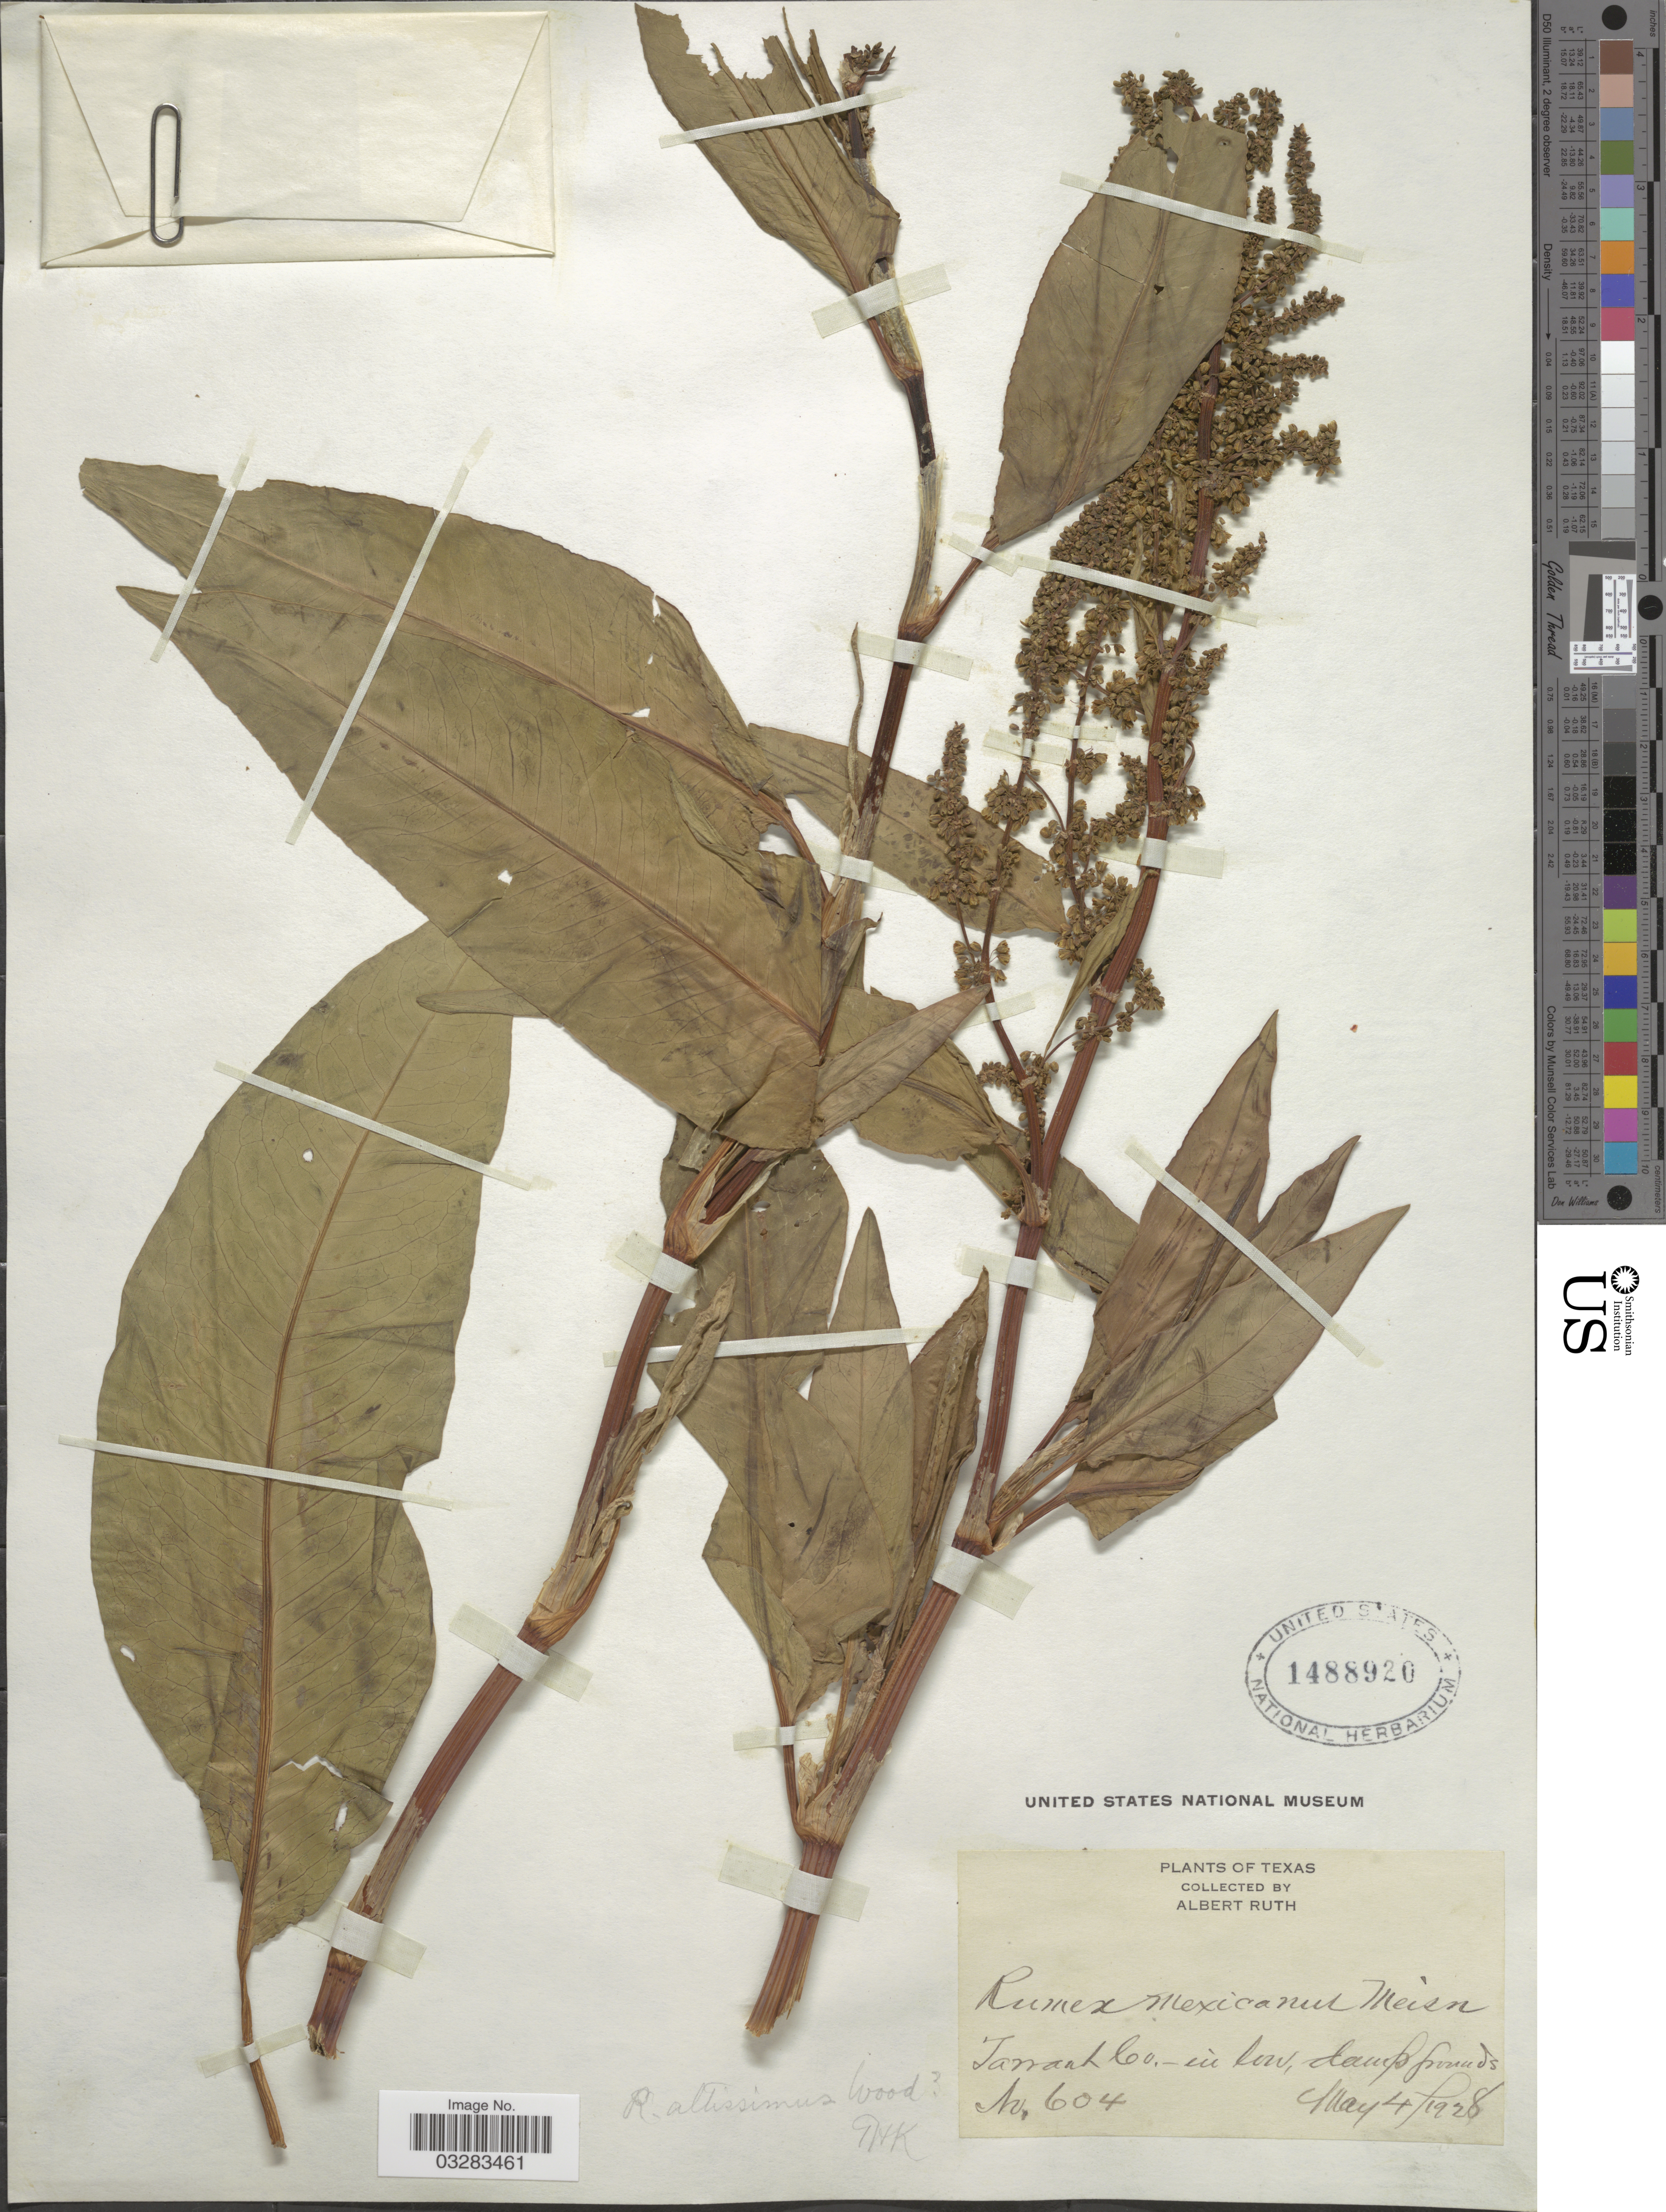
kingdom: Plantae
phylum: Tracheophyta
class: Magnoliopsida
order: Caryophyllales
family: Polygonaceae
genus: Rumex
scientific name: Rumex altissimus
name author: Alph. Wood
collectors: A. Ruth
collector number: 604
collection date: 1928-05-04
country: United States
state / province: Texas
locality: Tarrant Co.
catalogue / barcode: US 1488920